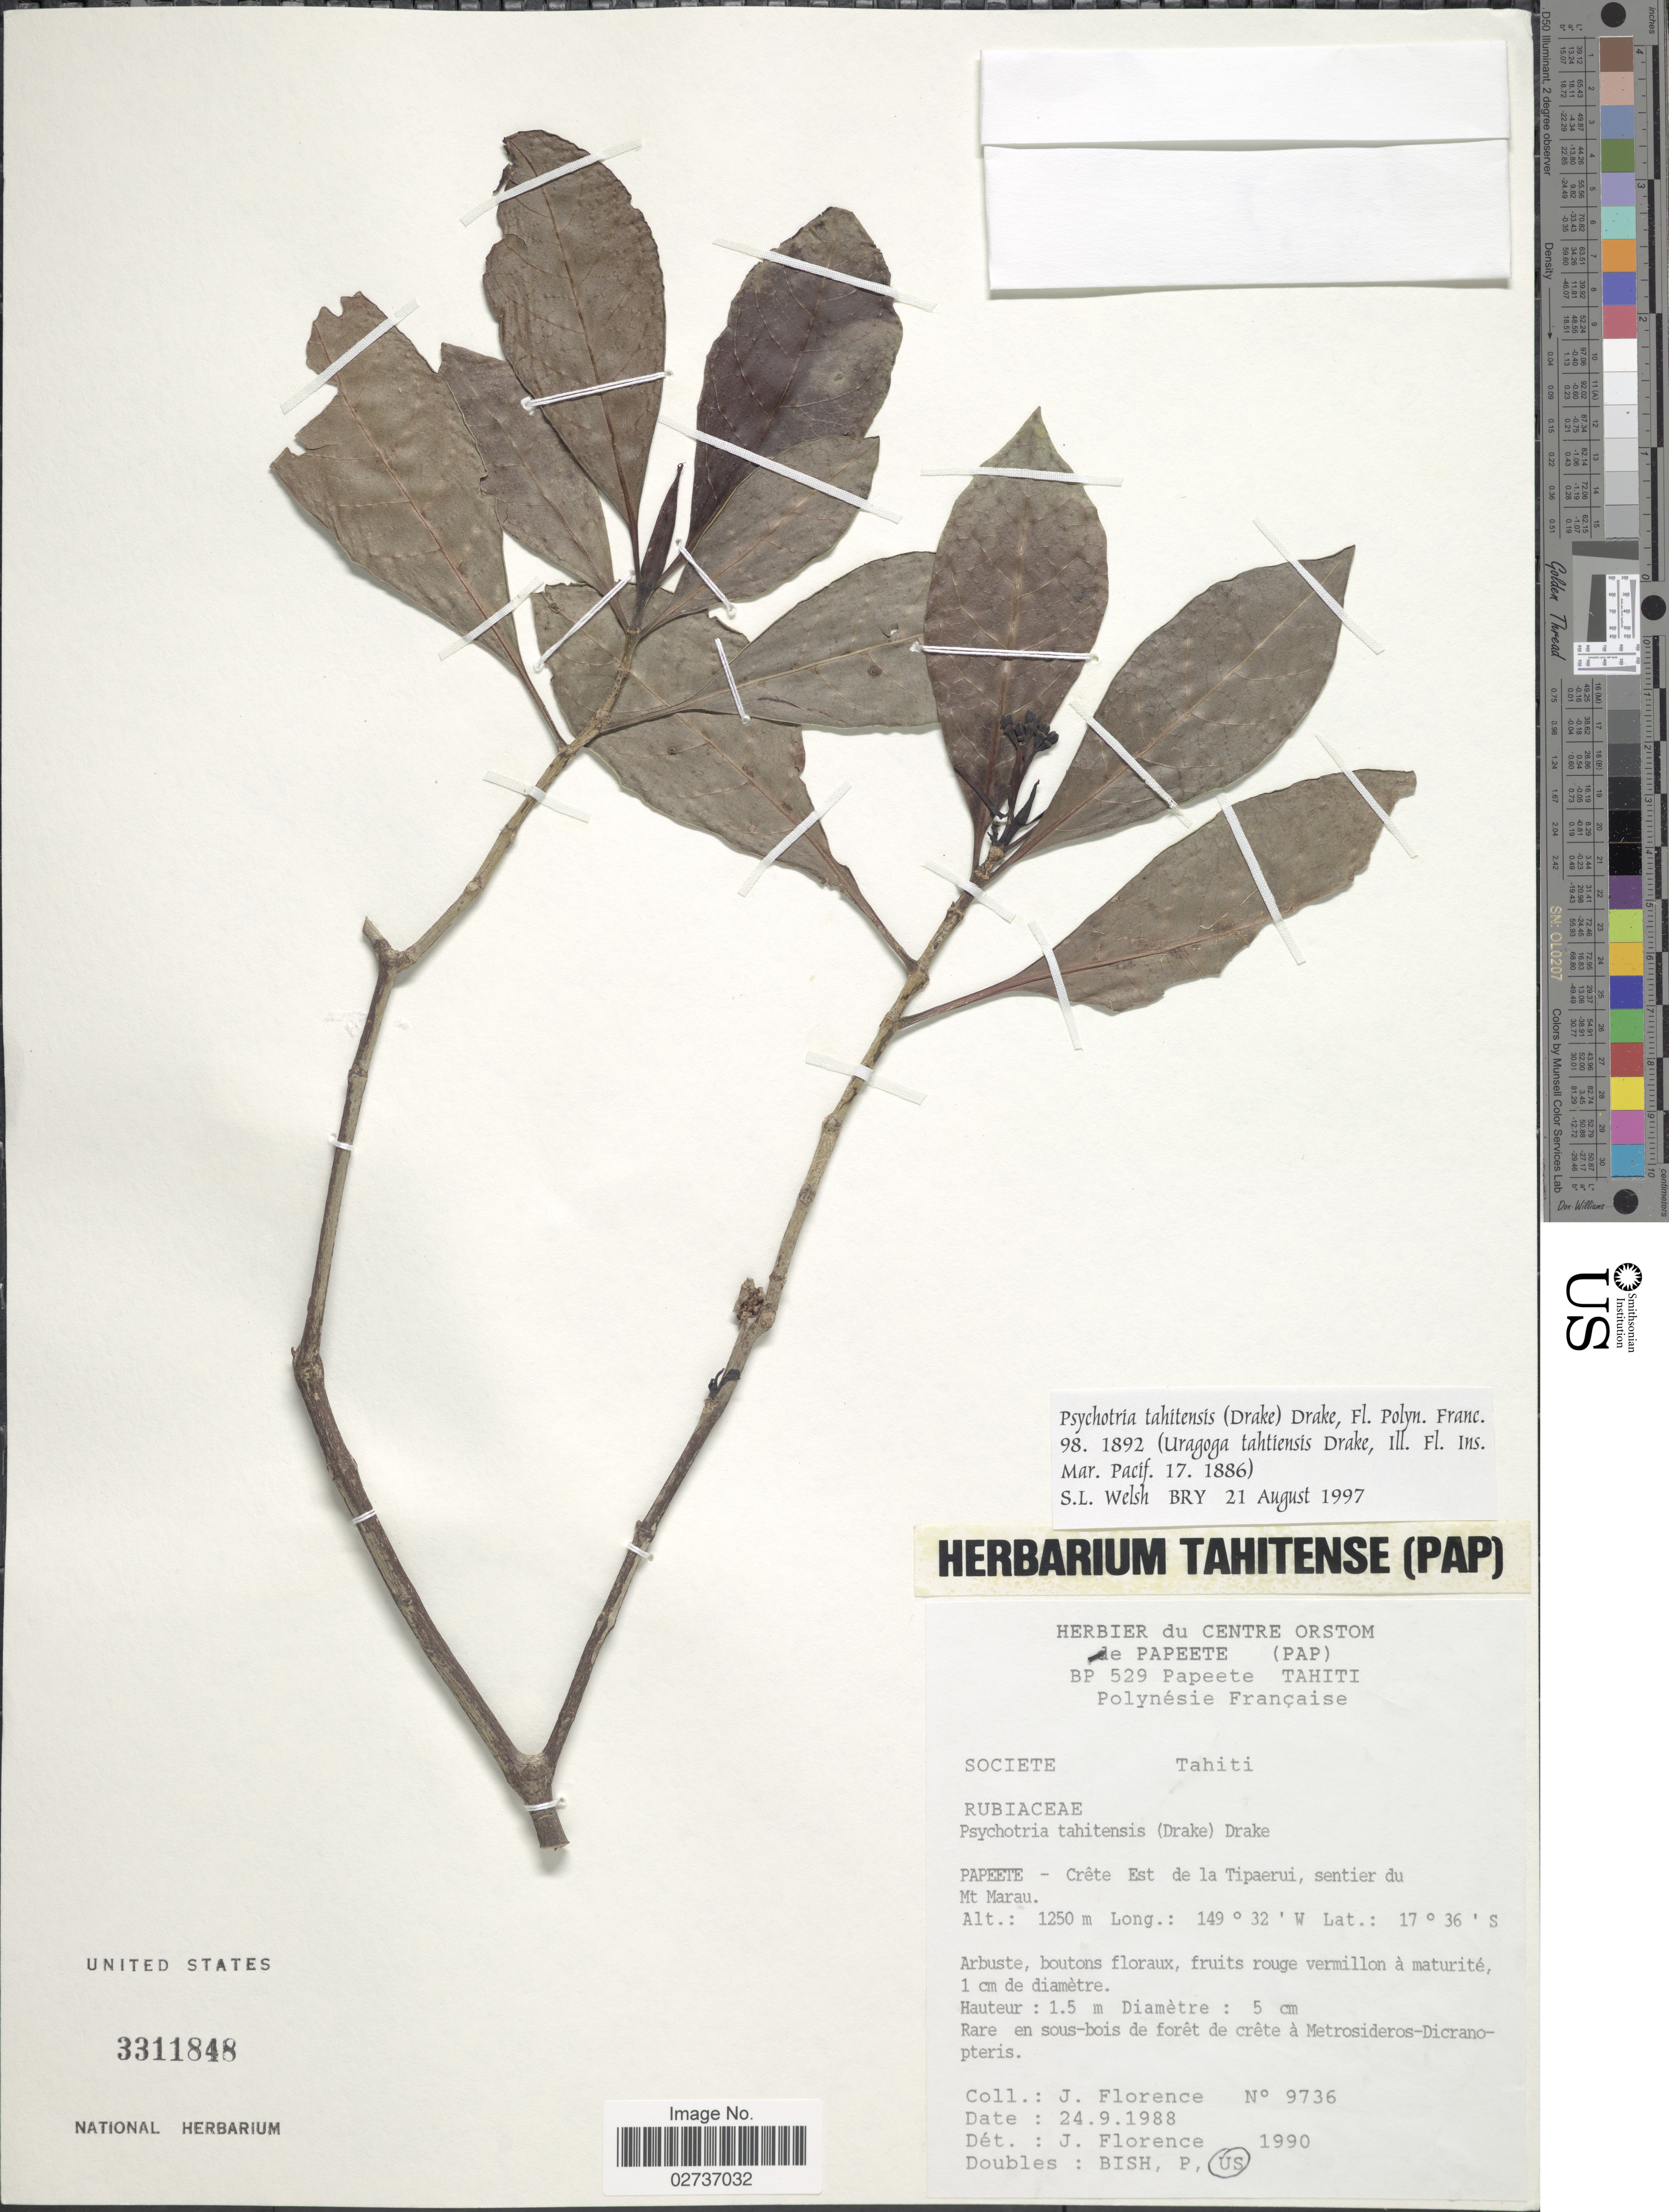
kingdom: Plantae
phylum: Tracheophyta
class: Magnoliopsida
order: Gentianales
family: Rubiaceae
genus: Psychotria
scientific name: Psychotria tahitensis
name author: (Drake) Drake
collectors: J. Florence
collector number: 9736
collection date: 1988-09-24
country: French Polynesia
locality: Societe. Tahiti. Papeete - Crete Est de la Tipaerui, sentier du Mt Marau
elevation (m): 1250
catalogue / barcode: US 3311848